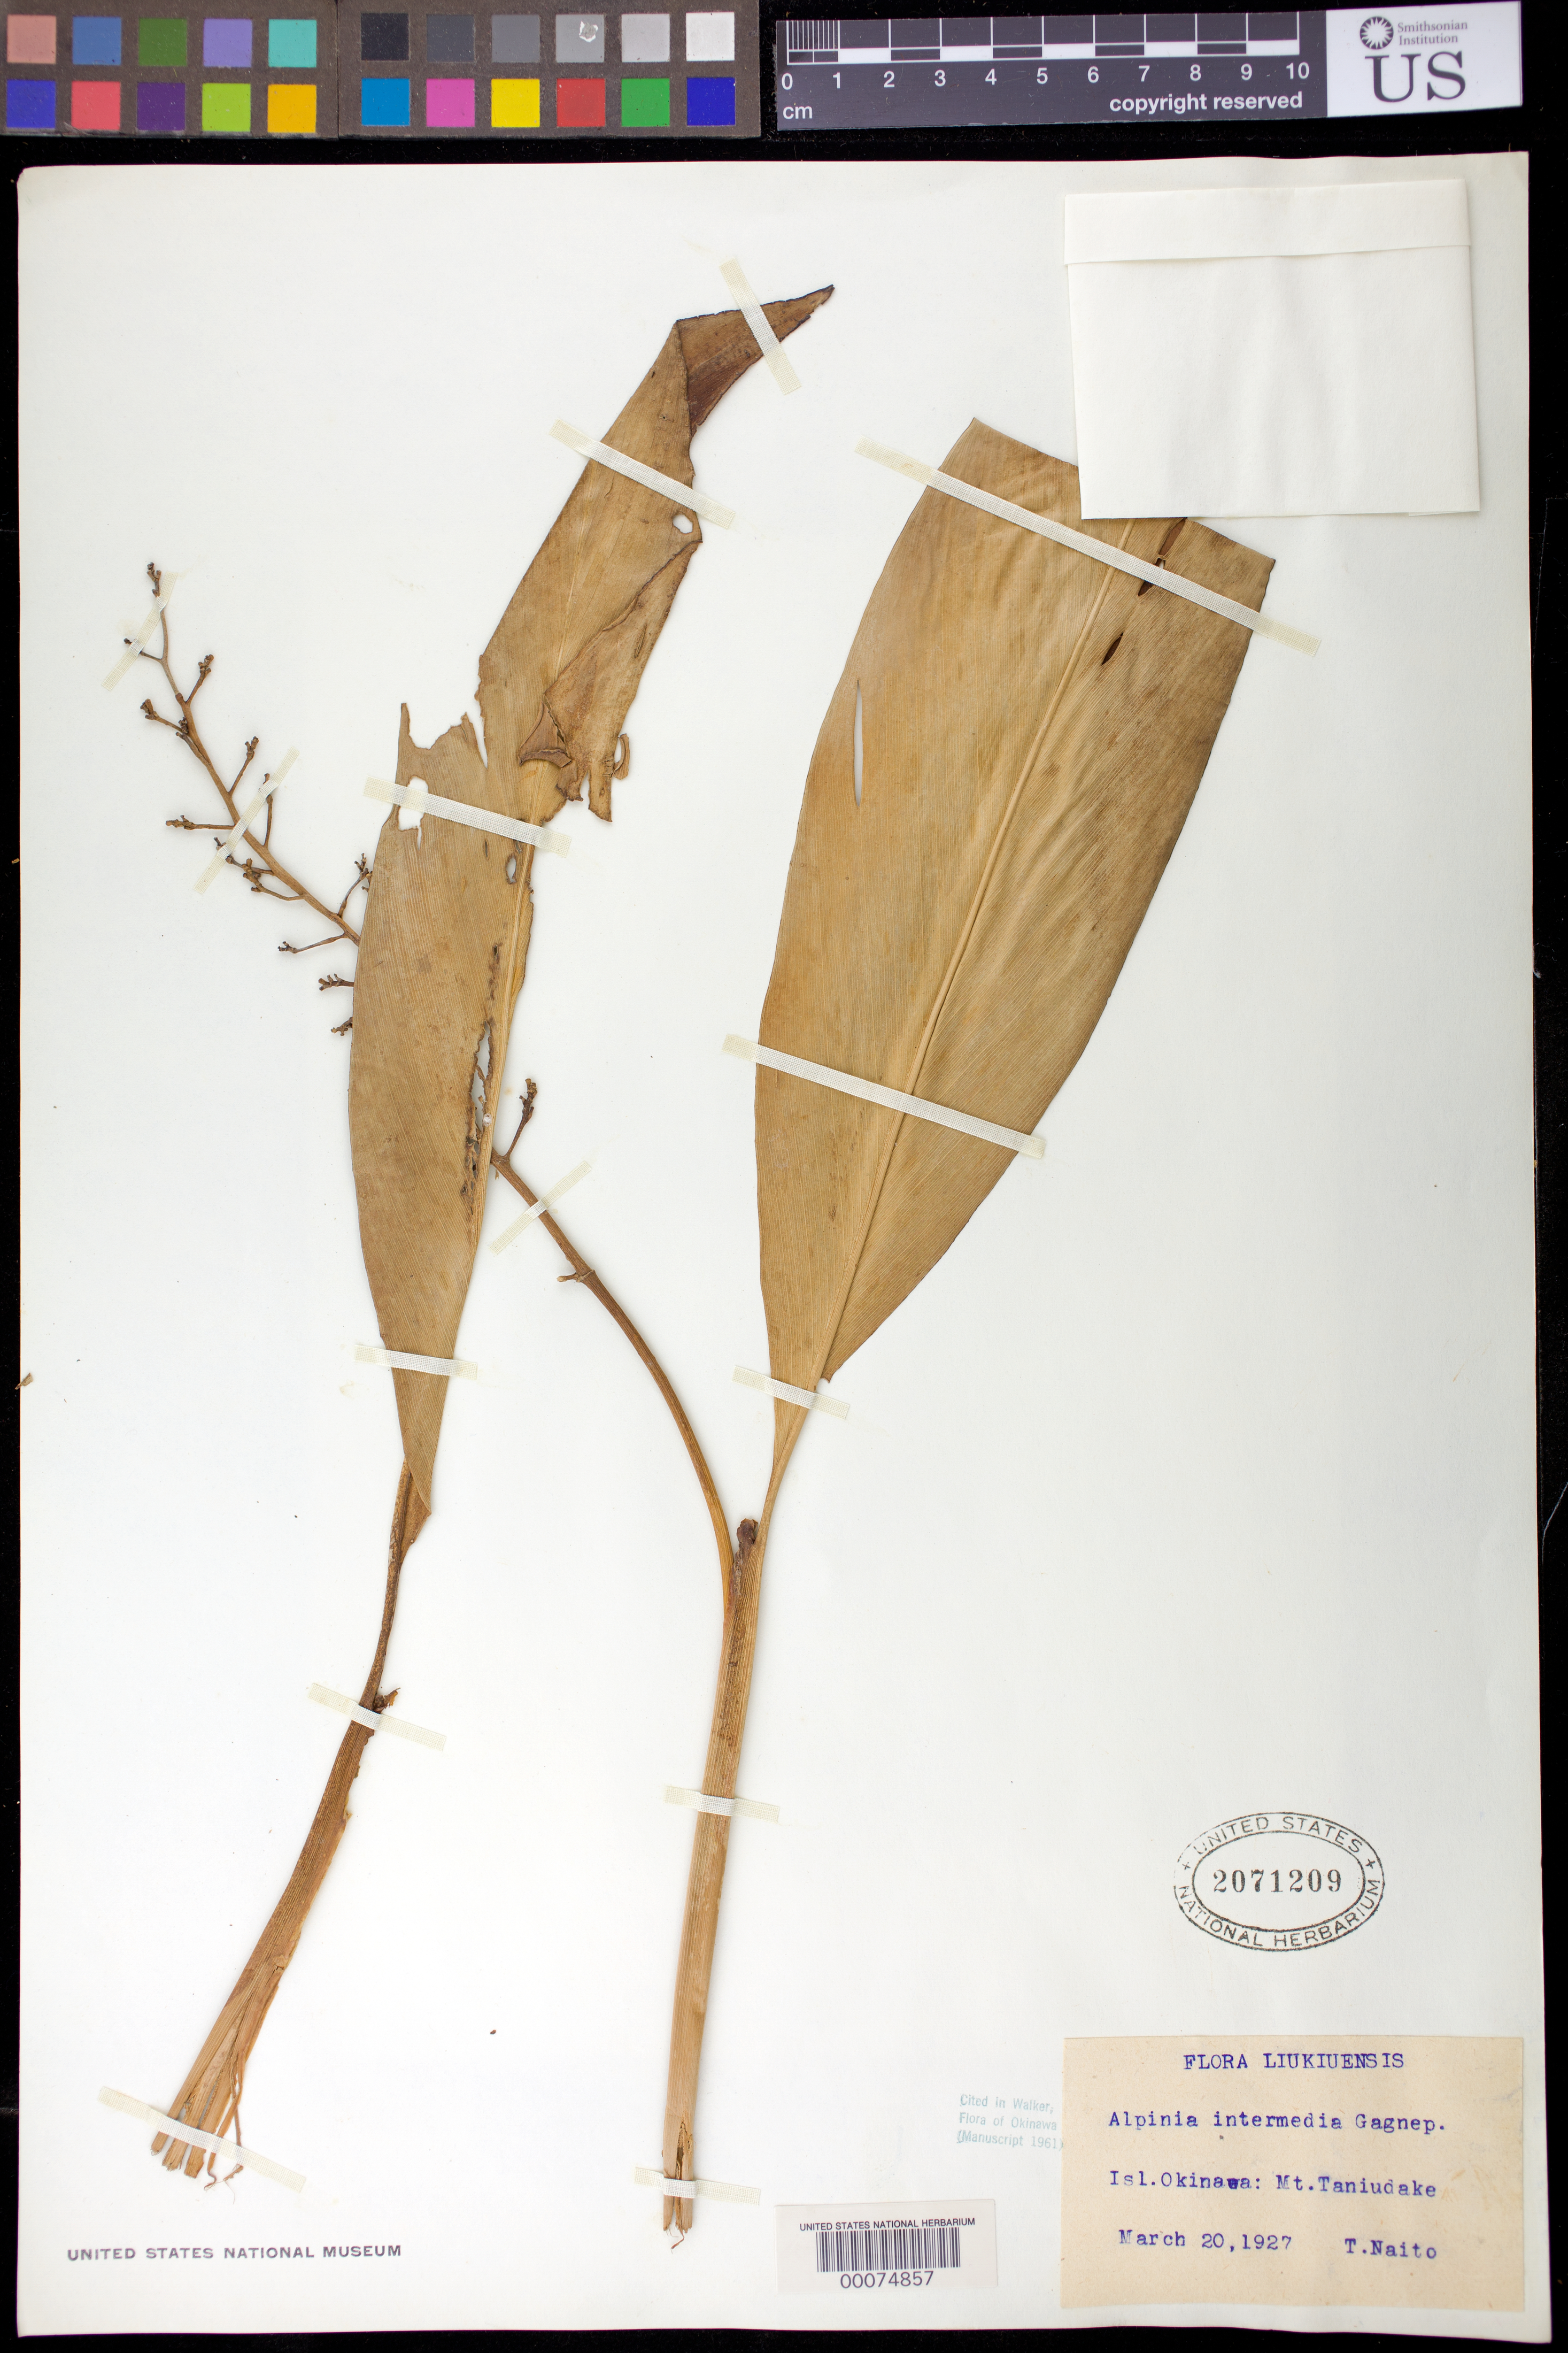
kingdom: Plantae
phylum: Tracheophyta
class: Liliopsida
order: Zingiberales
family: Zingiberaceae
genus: Alpinia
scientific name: Alpinia intermedia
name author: Gagnep.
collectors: T. Naito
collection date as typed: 20 Mar 1927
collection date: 1927-03-20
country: Japan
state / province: Okinawa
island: Okinawa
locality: Okinawa i., mt. taniudake [Okinawa Is.]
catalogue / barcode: US 2071209